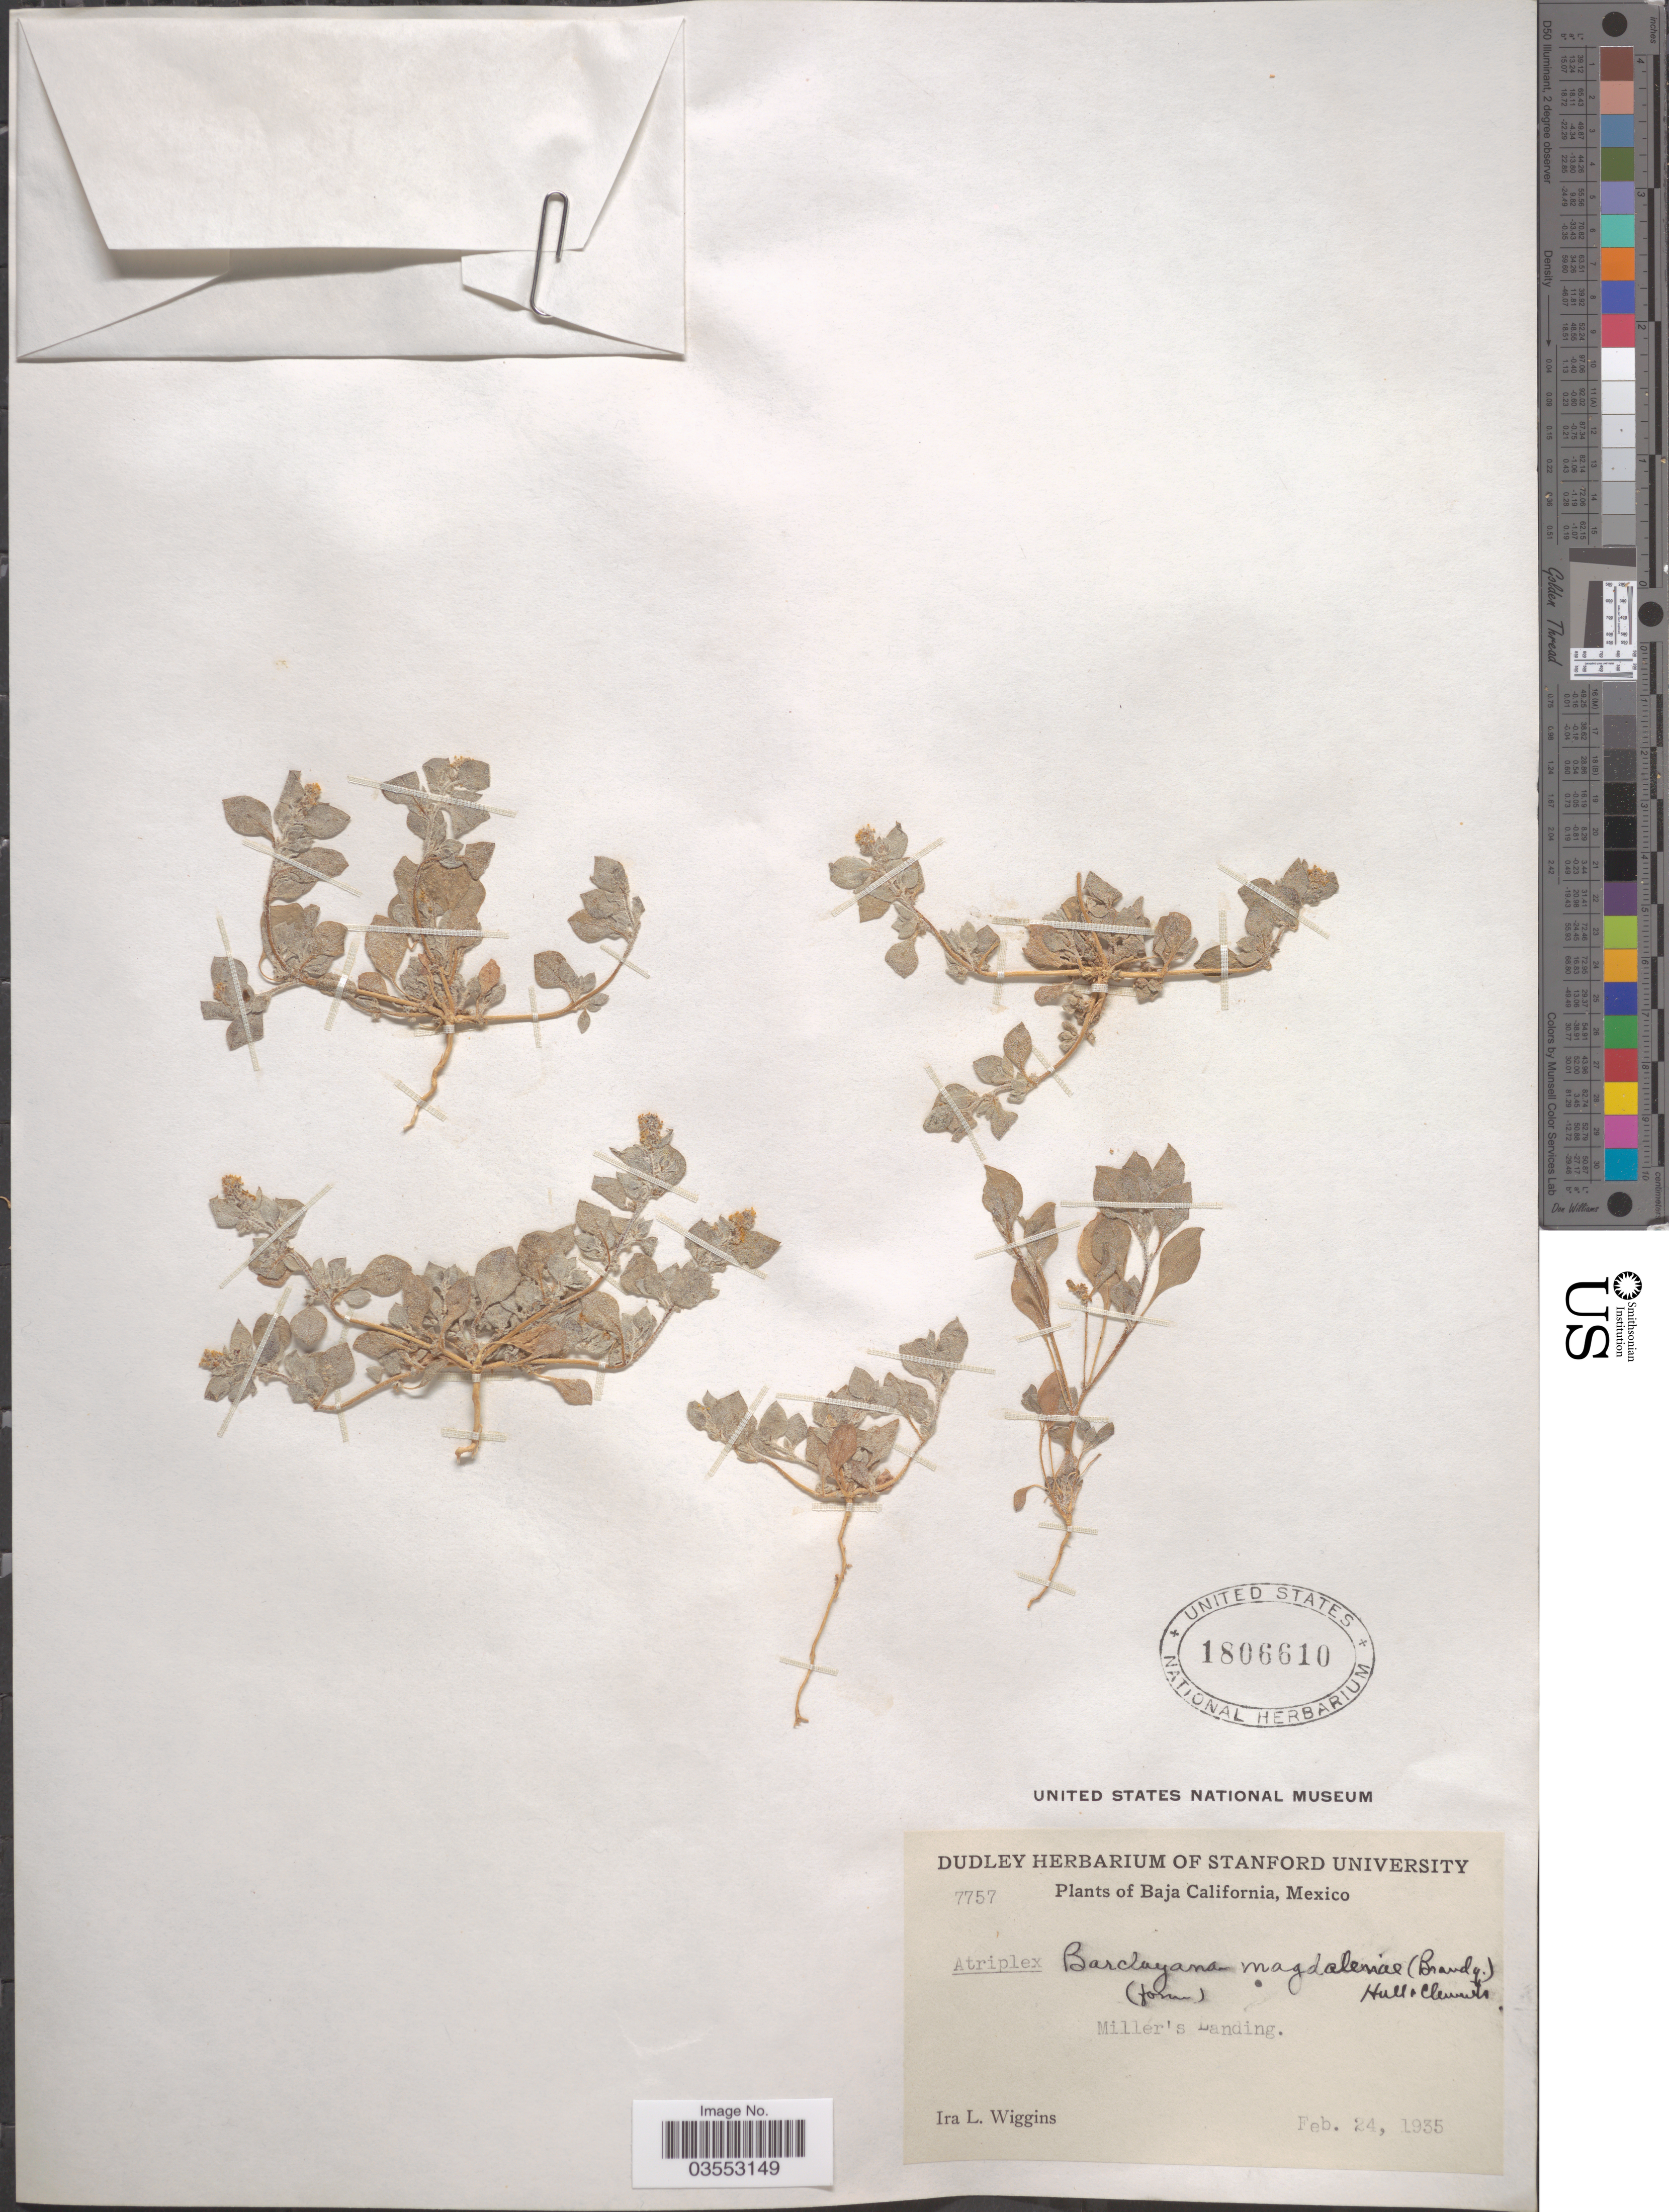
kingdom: Plantae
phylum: Tracheophyta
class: Magnoliopsida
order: Caryophyllales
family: Amaranthaceae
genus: Atriplex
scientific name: Atriplex barclayana subsp. magdalenae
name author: H.M. Hall & Clem.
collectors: I. L. Wiggins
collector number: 7757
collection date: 1935-02-24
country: Mexico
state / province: Baja California Norte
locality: Miller's Landing.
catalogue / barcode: US 1806610